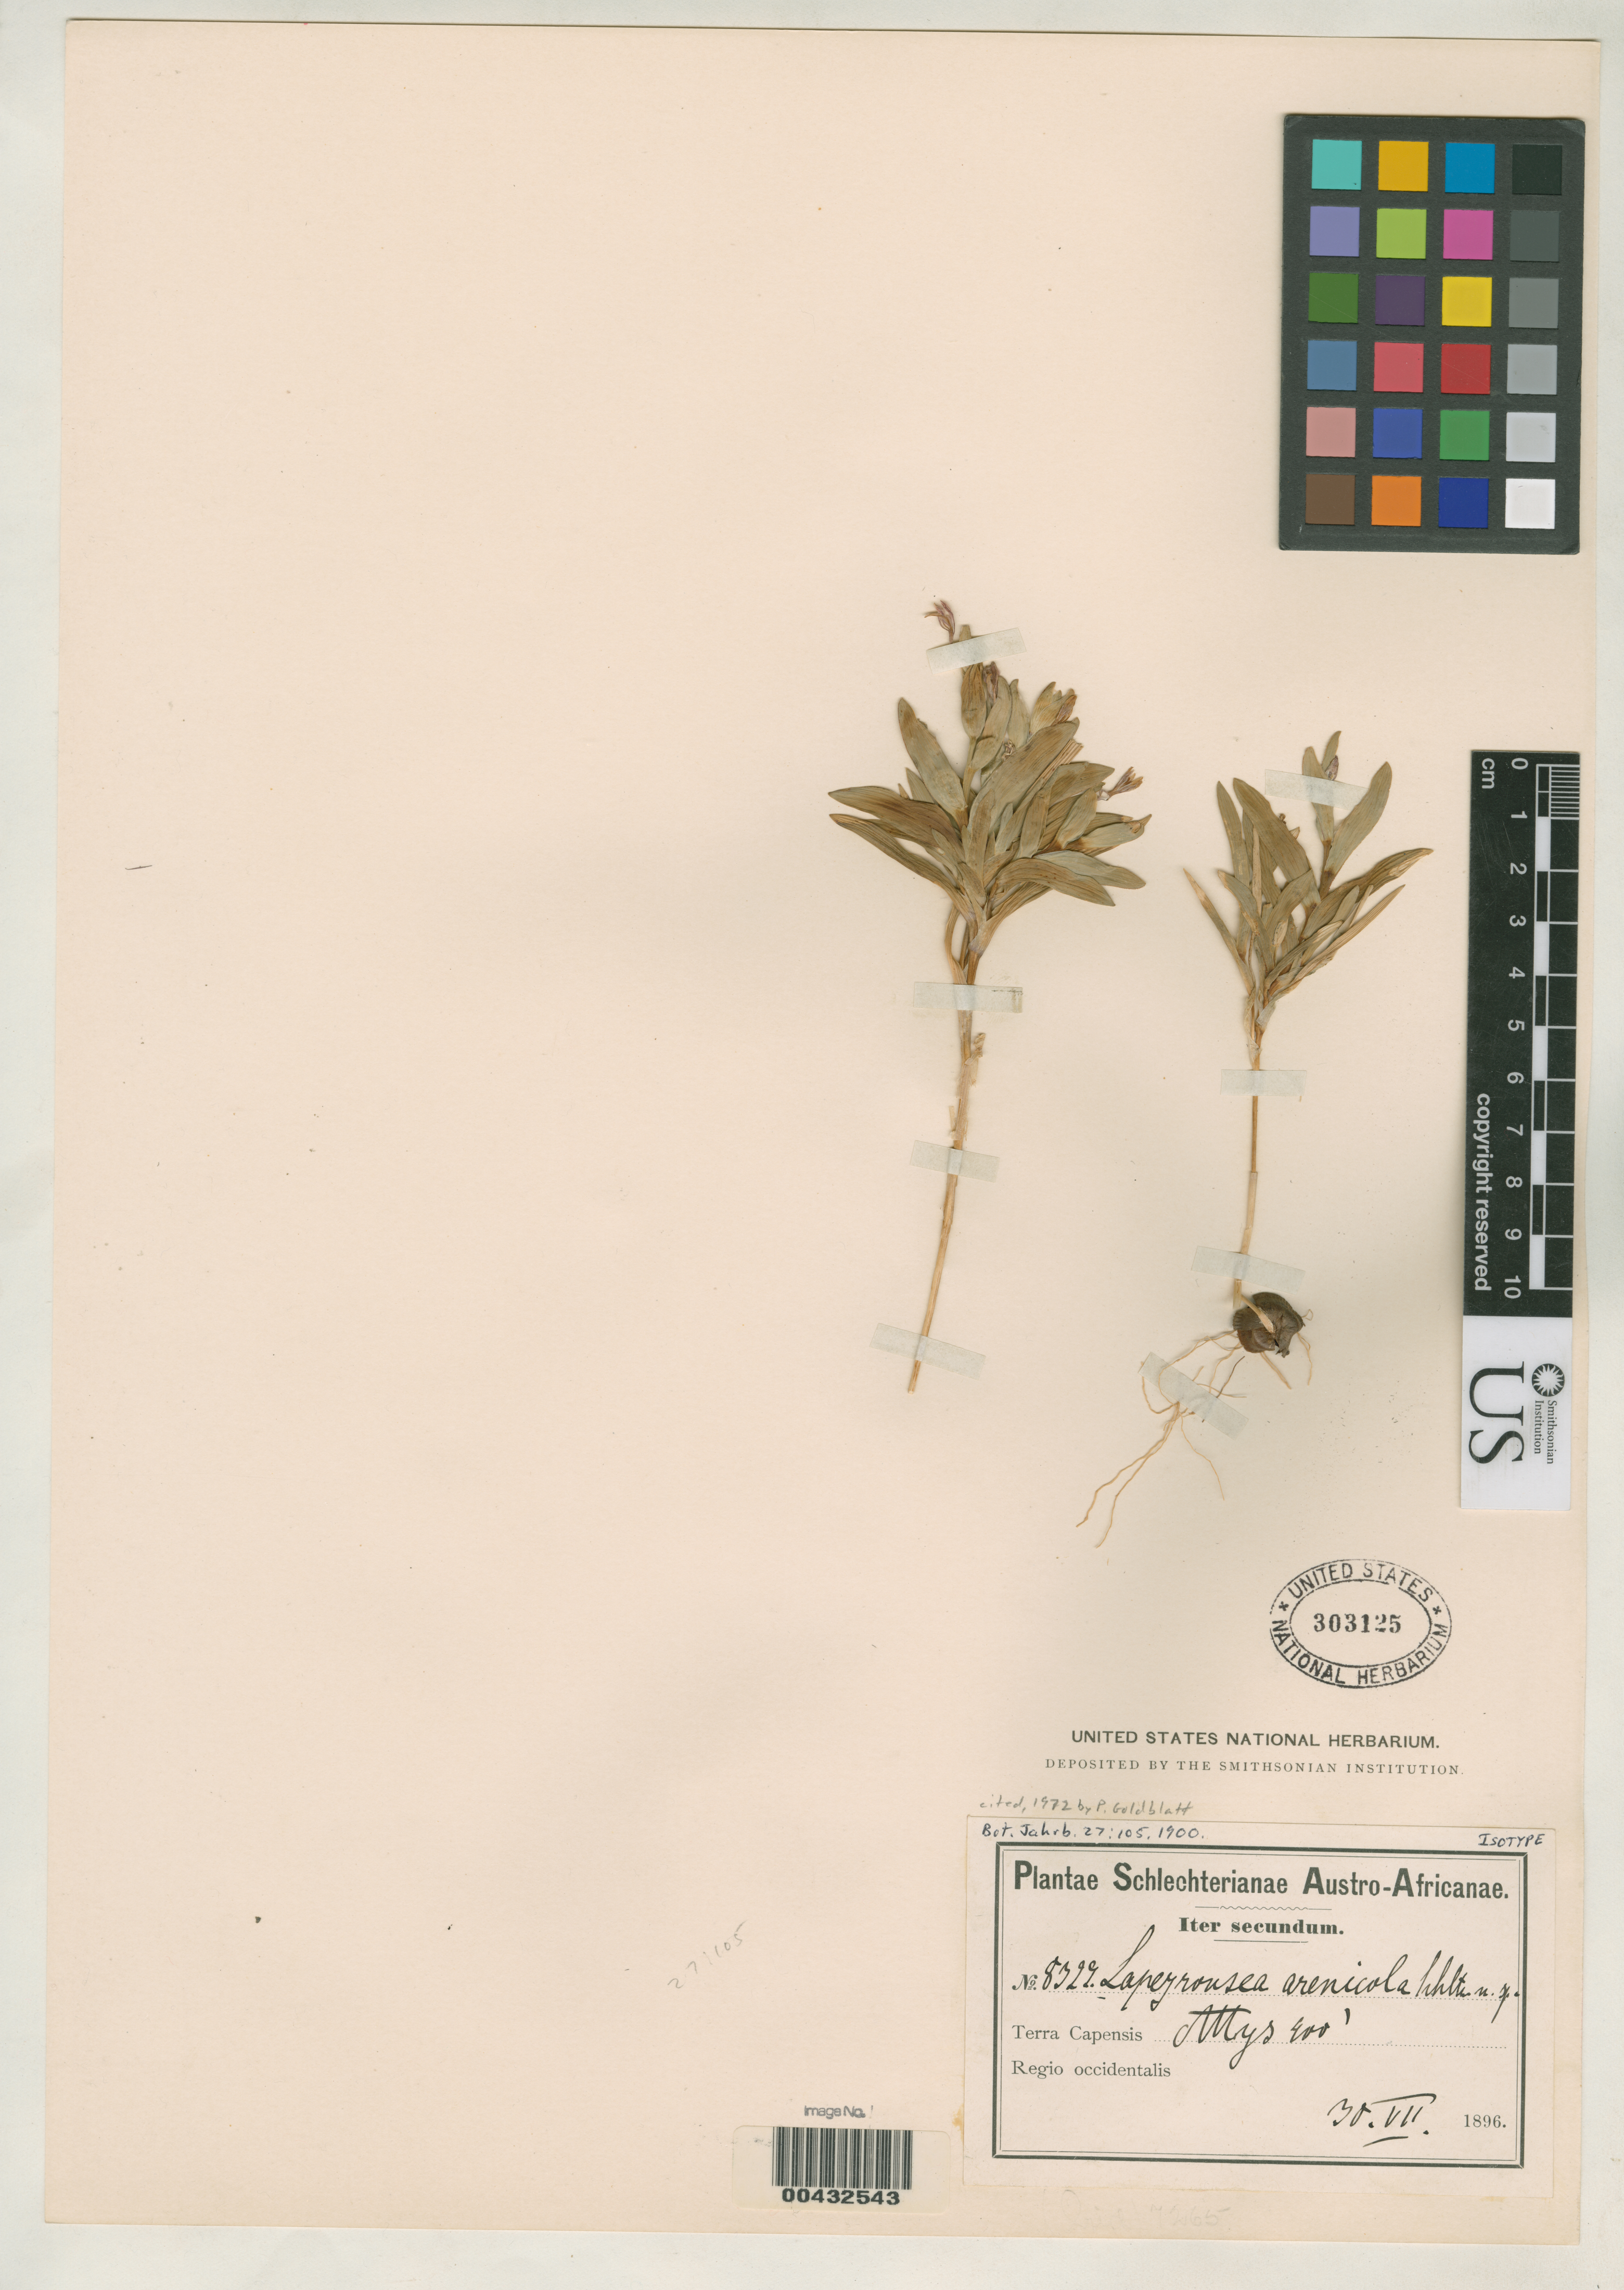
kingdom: Plantae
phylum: Tracheophyta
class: Liliopsida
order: Asparagales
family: Iridaceae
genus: Lapeirousia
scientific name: Lapeirousia arenicola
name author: Schltr.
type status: Isotype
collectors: F. R. R. Schlechter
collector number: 8322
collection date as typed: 30 Jul 1896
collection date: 1896-07-30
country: South Africa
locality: Terre Capensis, Attys.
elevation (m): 122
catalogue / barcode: US 303125